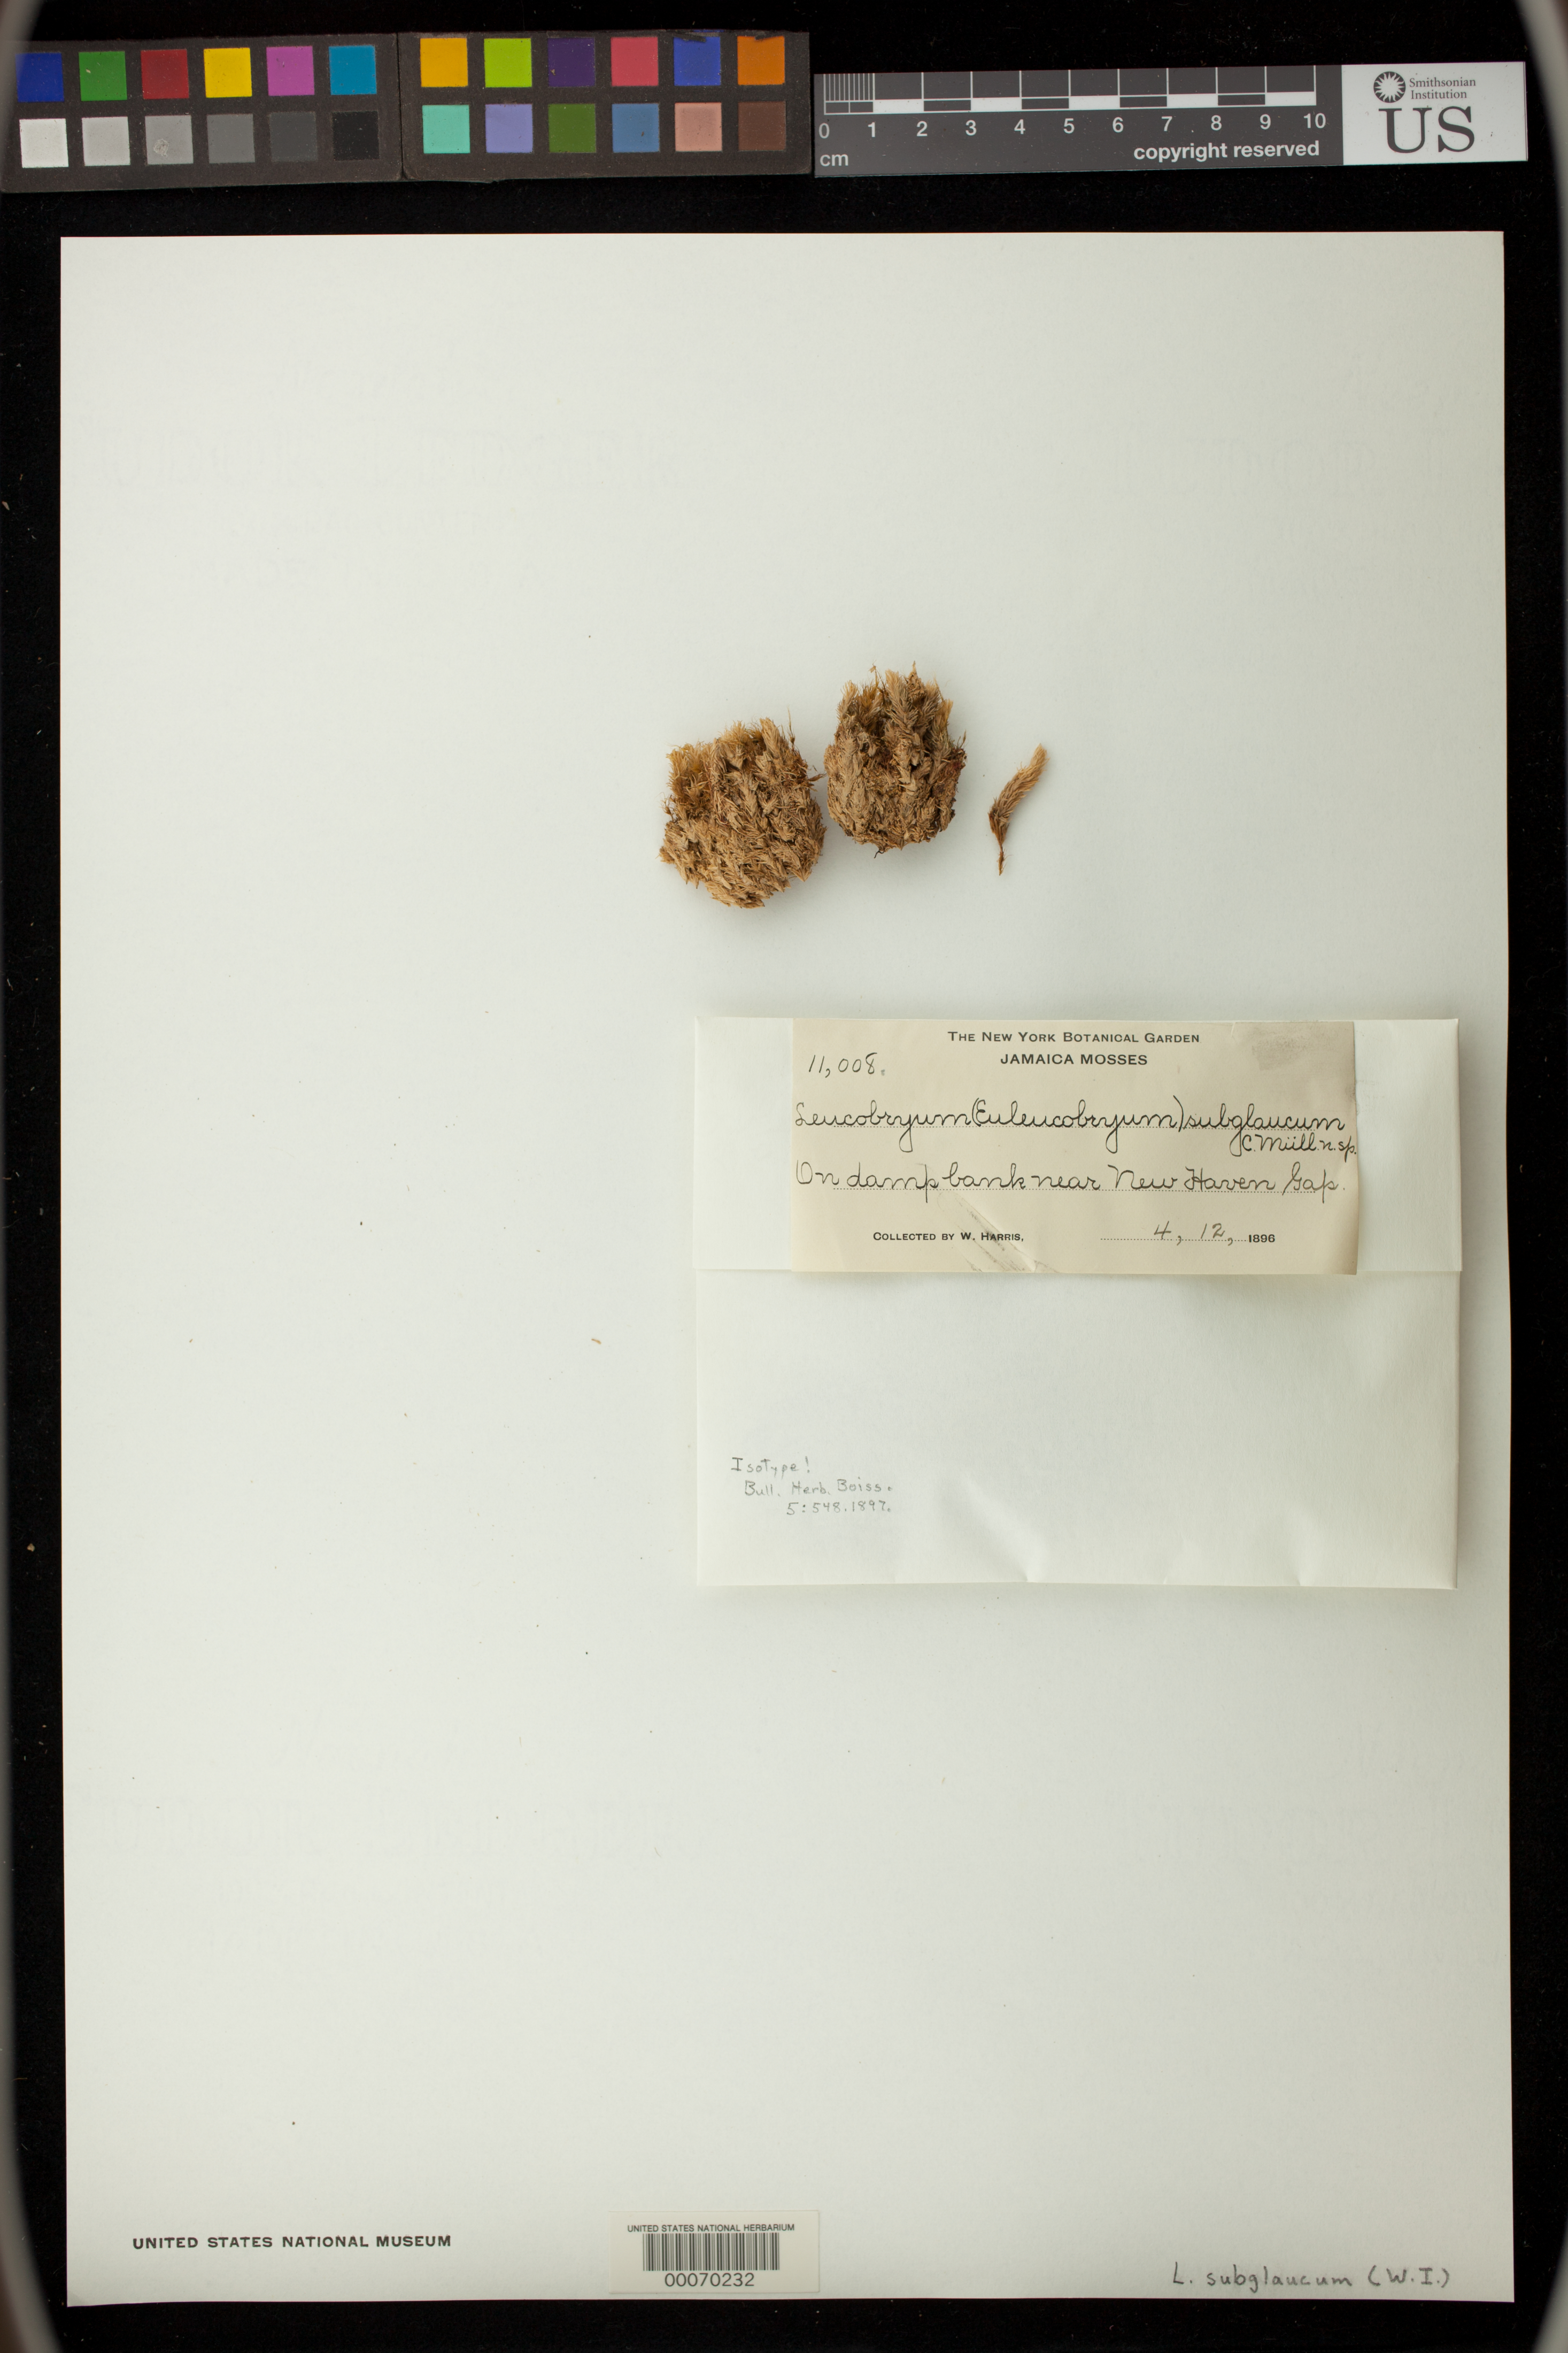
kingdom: Plantae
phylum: Bryophyta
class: Bryopsida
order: Dicranales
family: Leucobryaceae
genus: Leucobryum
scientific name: Leucobryum subglaucum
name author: Müll. Hal.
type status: Isotype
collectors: W. H. Harris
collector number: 11008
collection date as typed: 04 Dec 1896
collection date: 1896-12-04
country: Jamaica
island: Greater Antilles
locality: Near New Haven Gap.